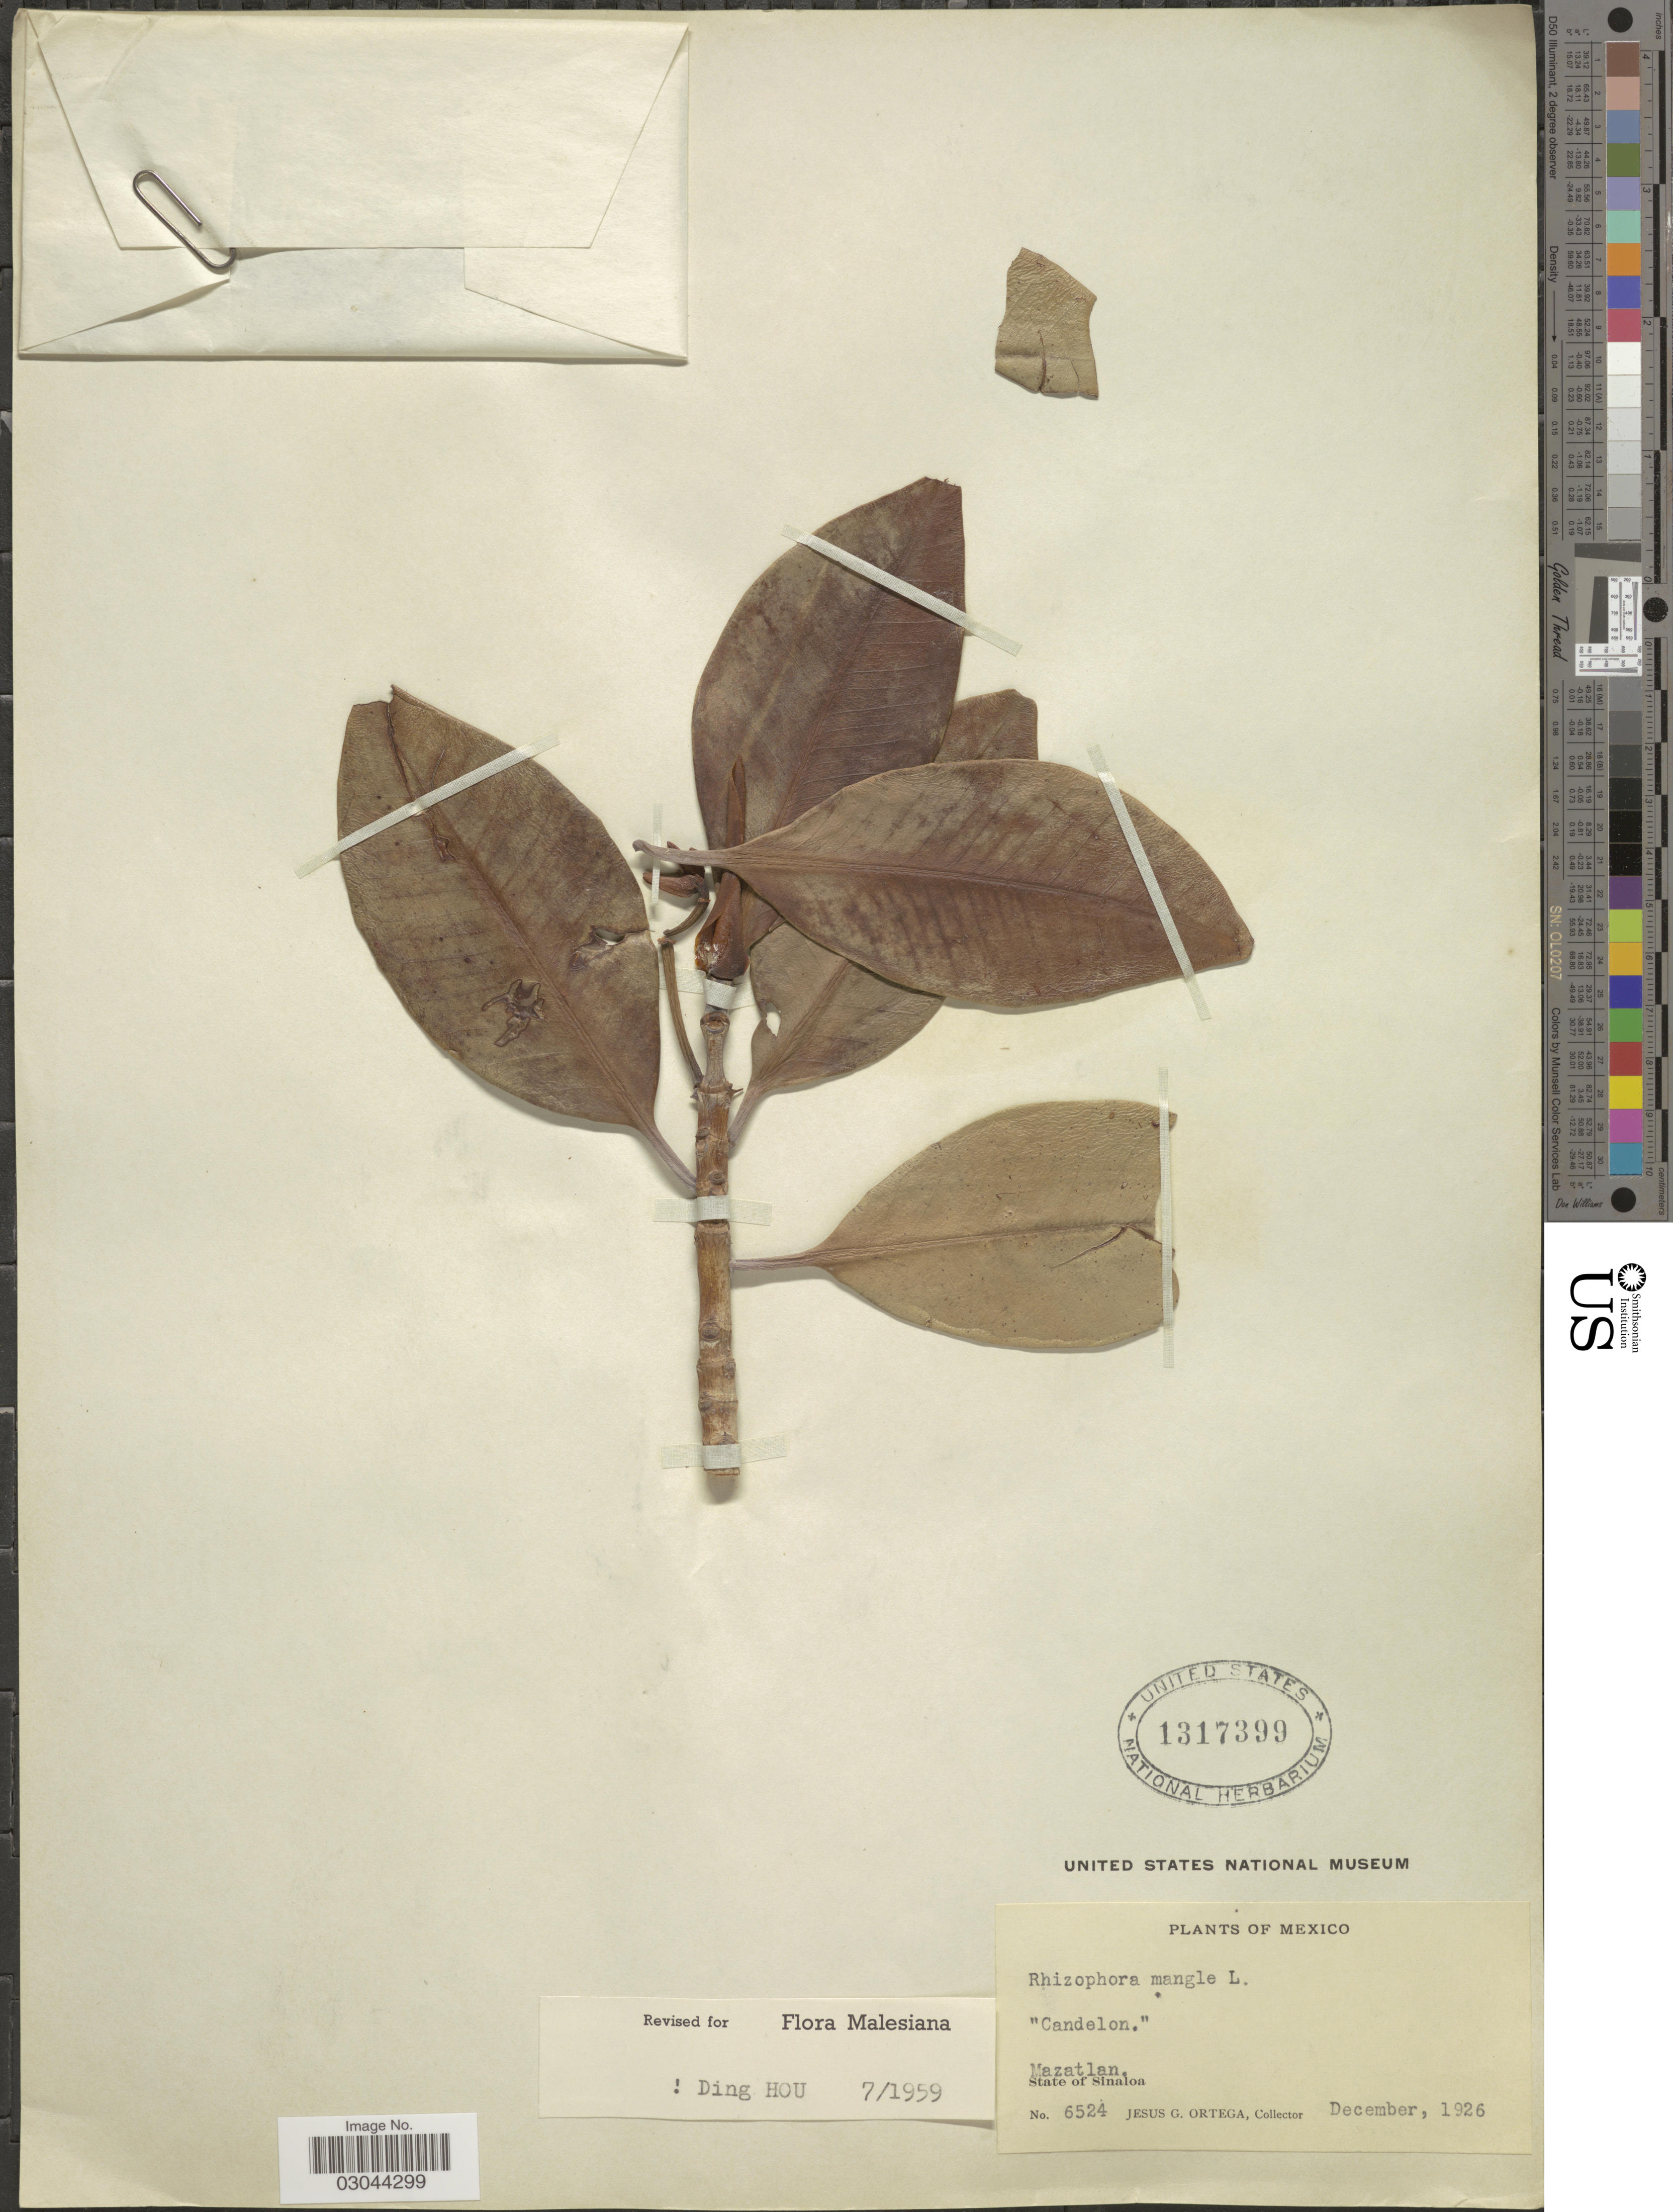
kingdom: Plantae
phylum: Tracheophyta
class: Magnoliopsida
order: Malpighiales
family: Rhizophoraceae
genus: Rhizophora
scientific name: Rhizophora mangle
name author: L.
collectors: J. Ortega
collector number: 6524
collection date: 1926-12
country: Mexico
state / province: Sinaloa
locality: Mazatlan.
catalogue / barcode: US 1317399